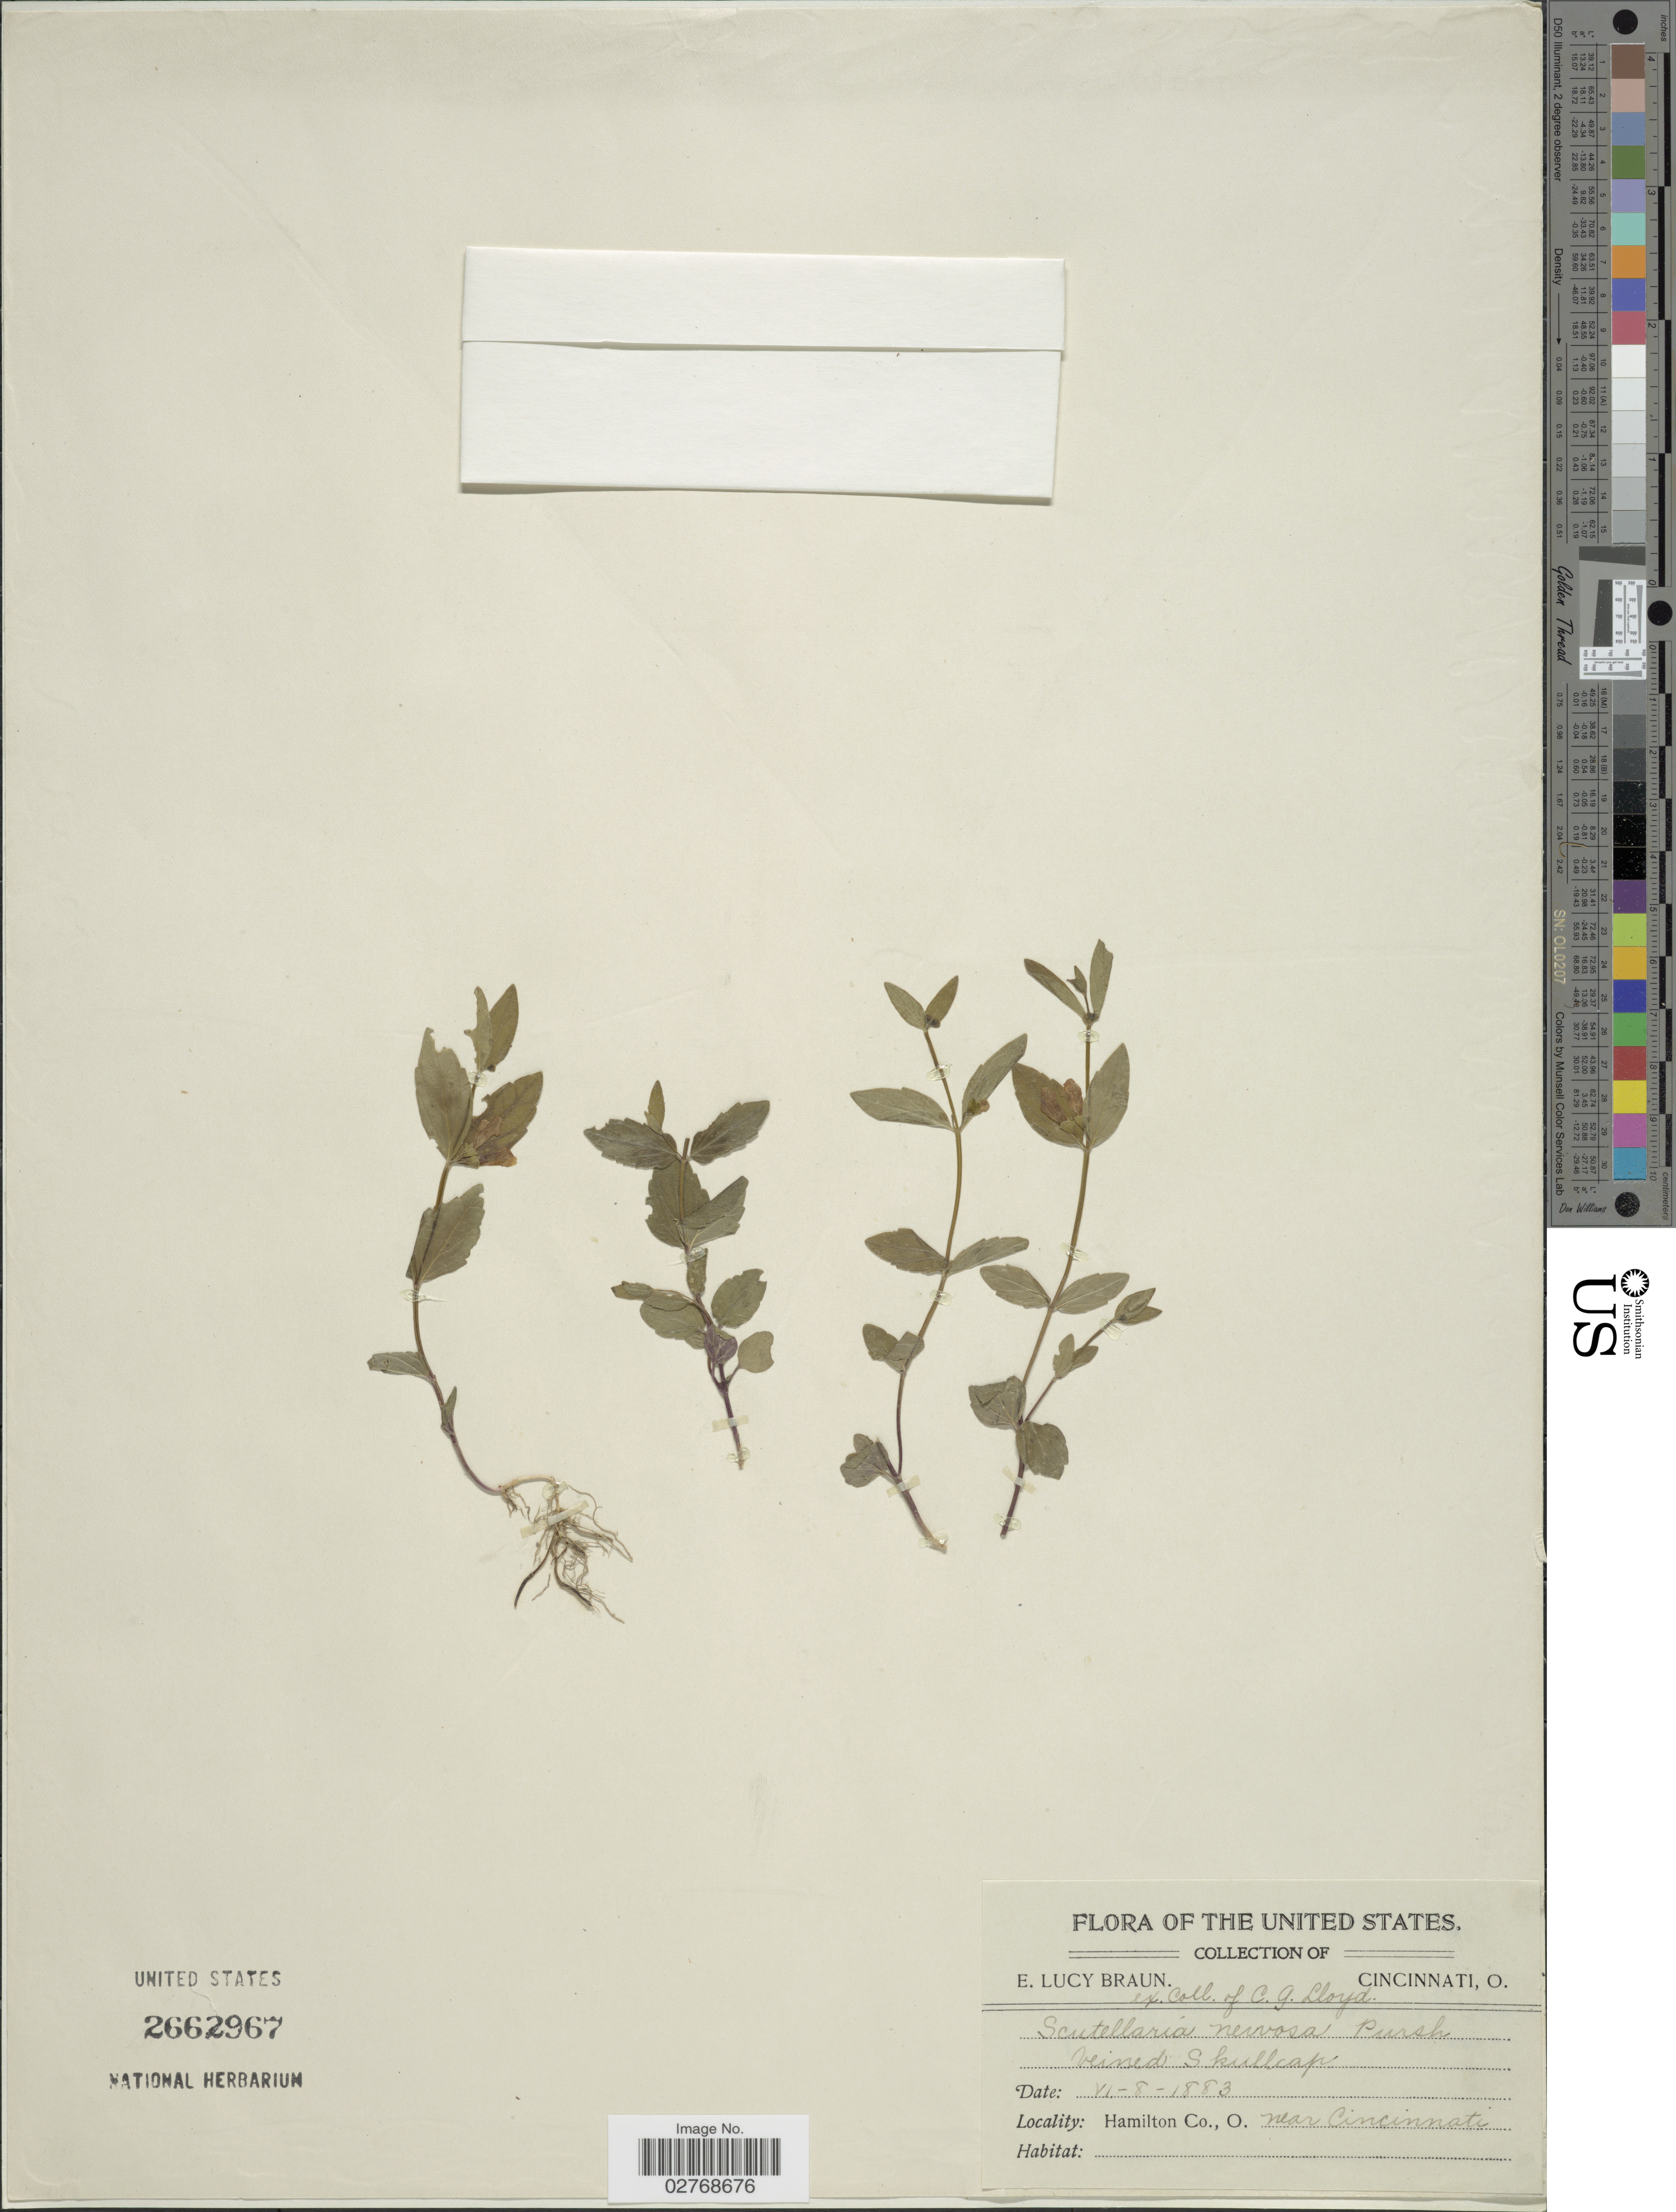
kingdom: Plantae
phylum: Tracheophyta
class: Magnoliopsida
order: Lamiales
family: Lamiaceae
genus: Scutellaria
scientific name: Scutellaria nervosa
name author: Pursh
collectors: E. L. Braun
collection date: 1883-06-08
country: United States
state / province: Ohio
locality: Hamilton Co., near Cincinnati.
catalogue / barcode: US 2662967